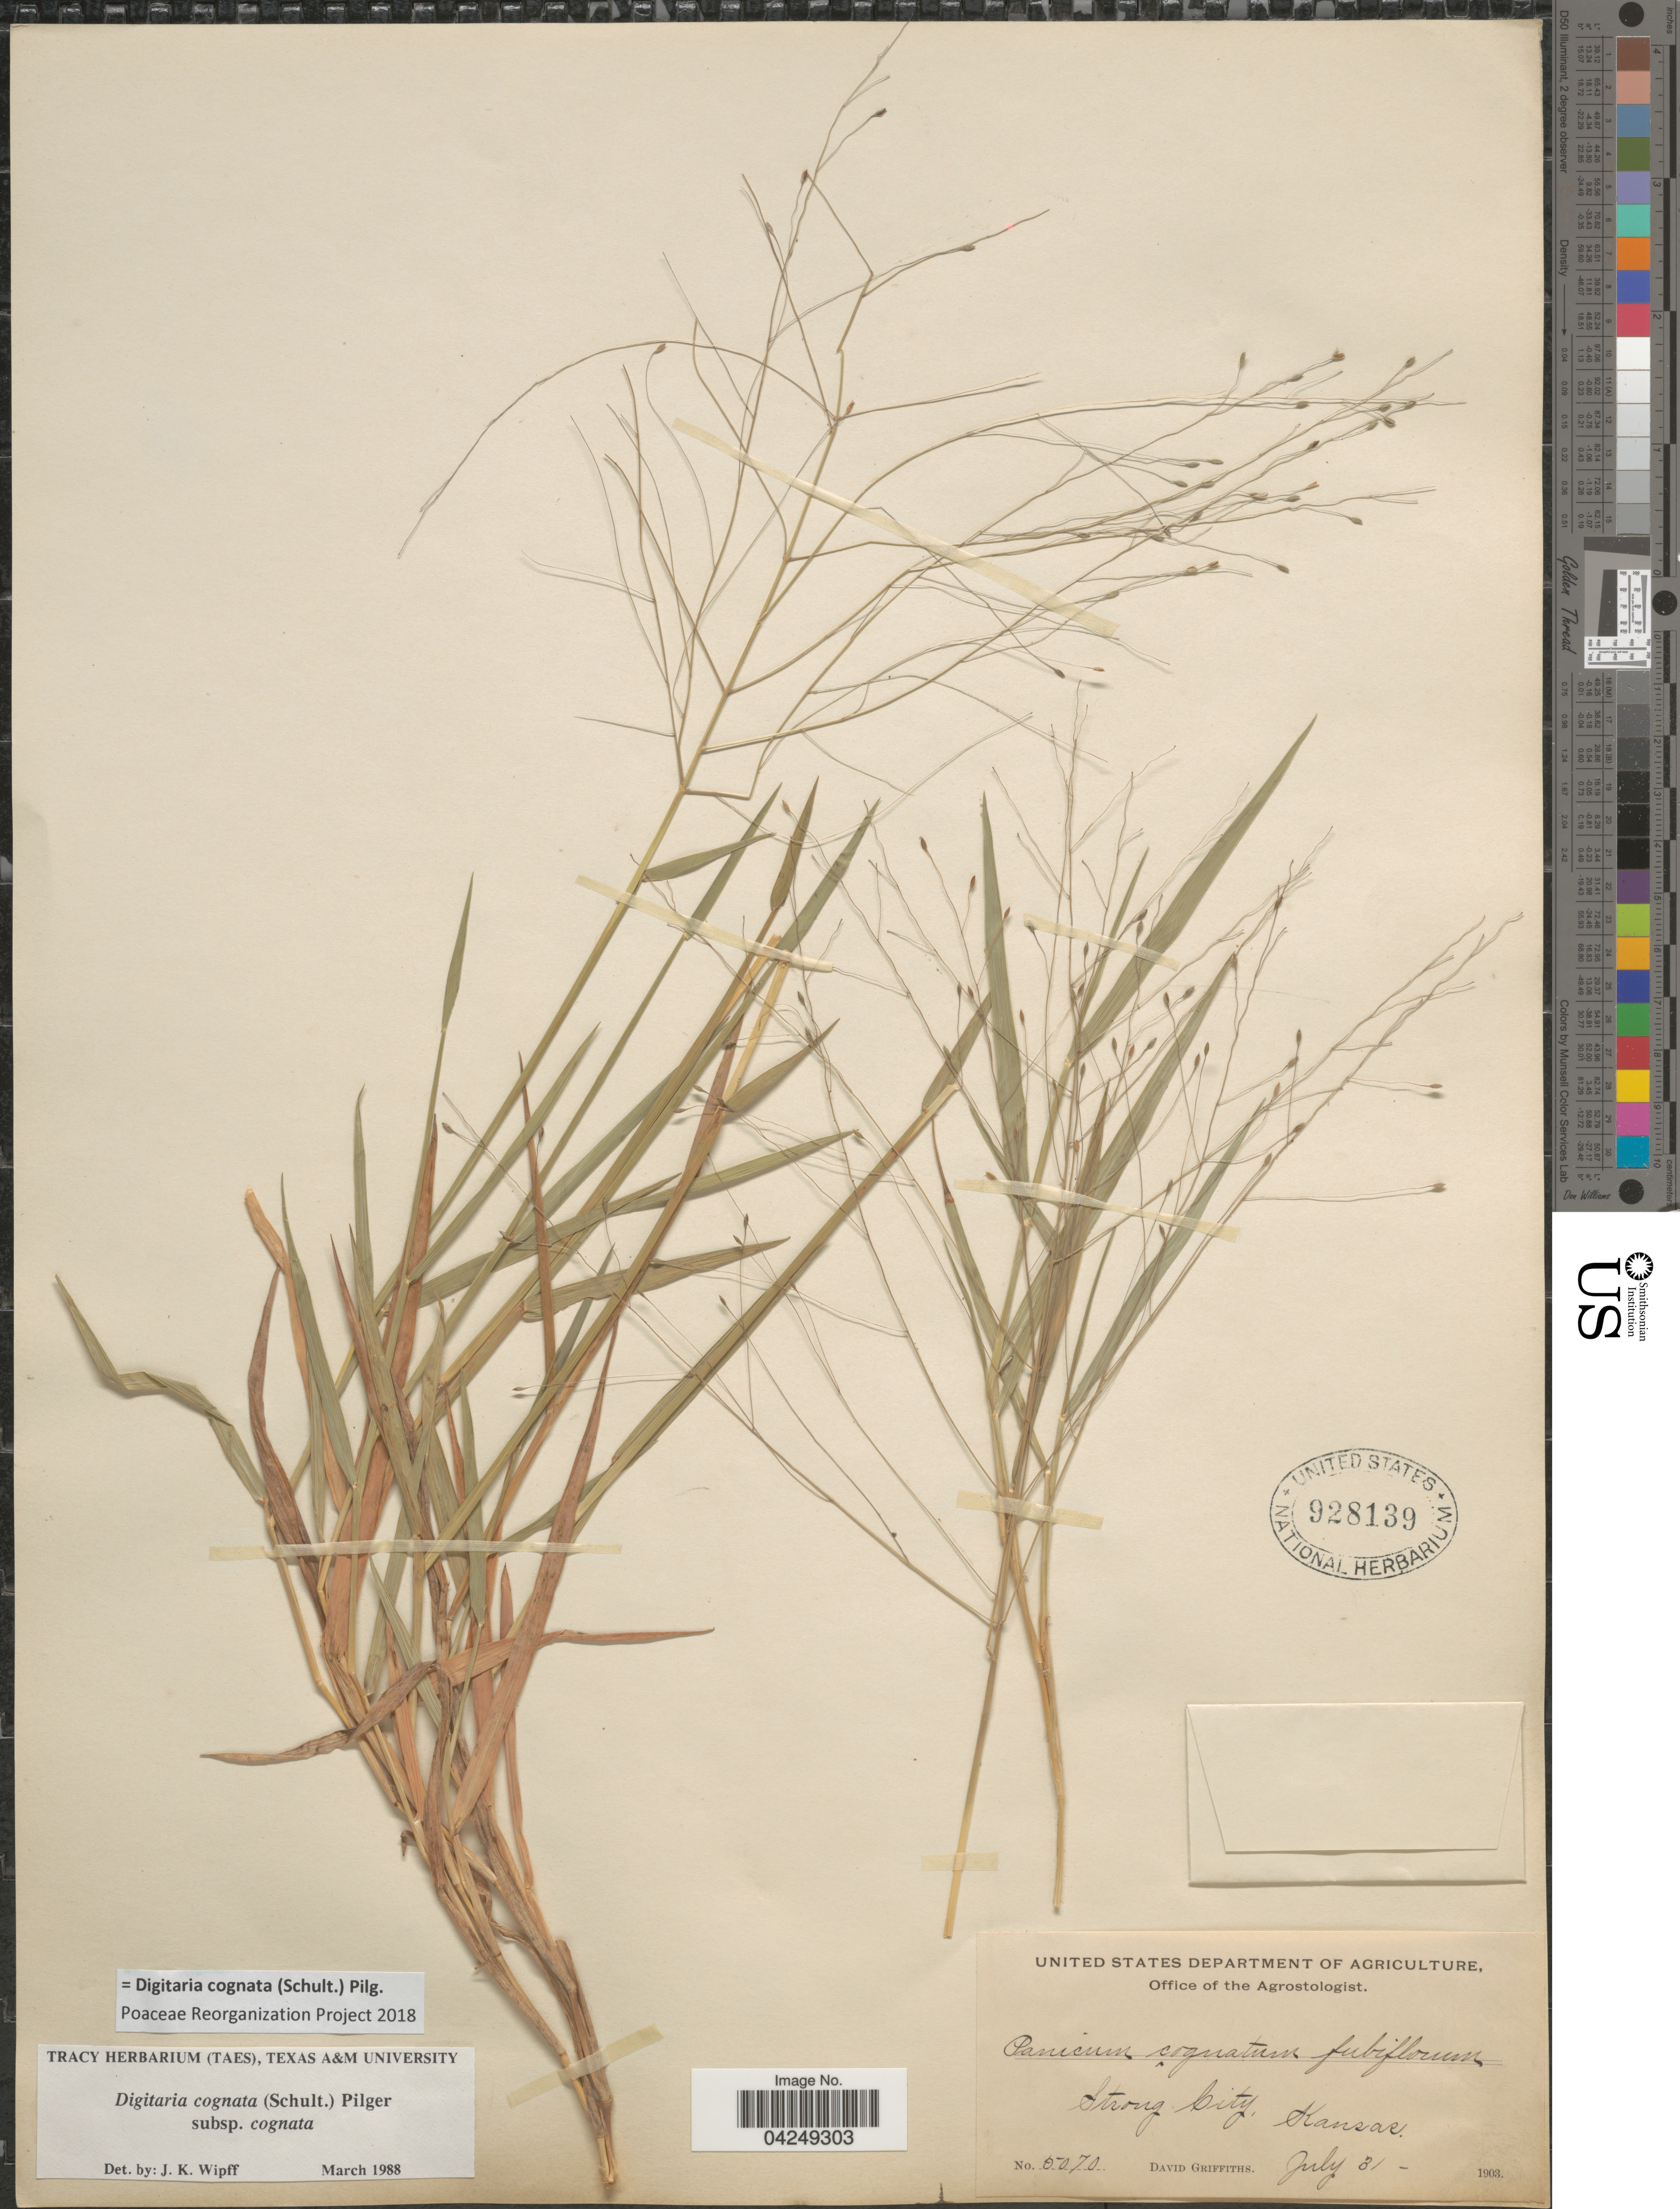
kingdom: Plantae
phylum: Tracheophyta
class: Liliopsida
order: Poales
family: Poaceae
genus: Digitaria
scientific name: Digitaria cognata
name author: (Scult.) Pilg.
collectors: D. Griffiths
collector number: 5070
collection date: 1903-07-31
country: United States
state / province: Kansas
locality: Strong City.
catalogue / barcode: US 928139